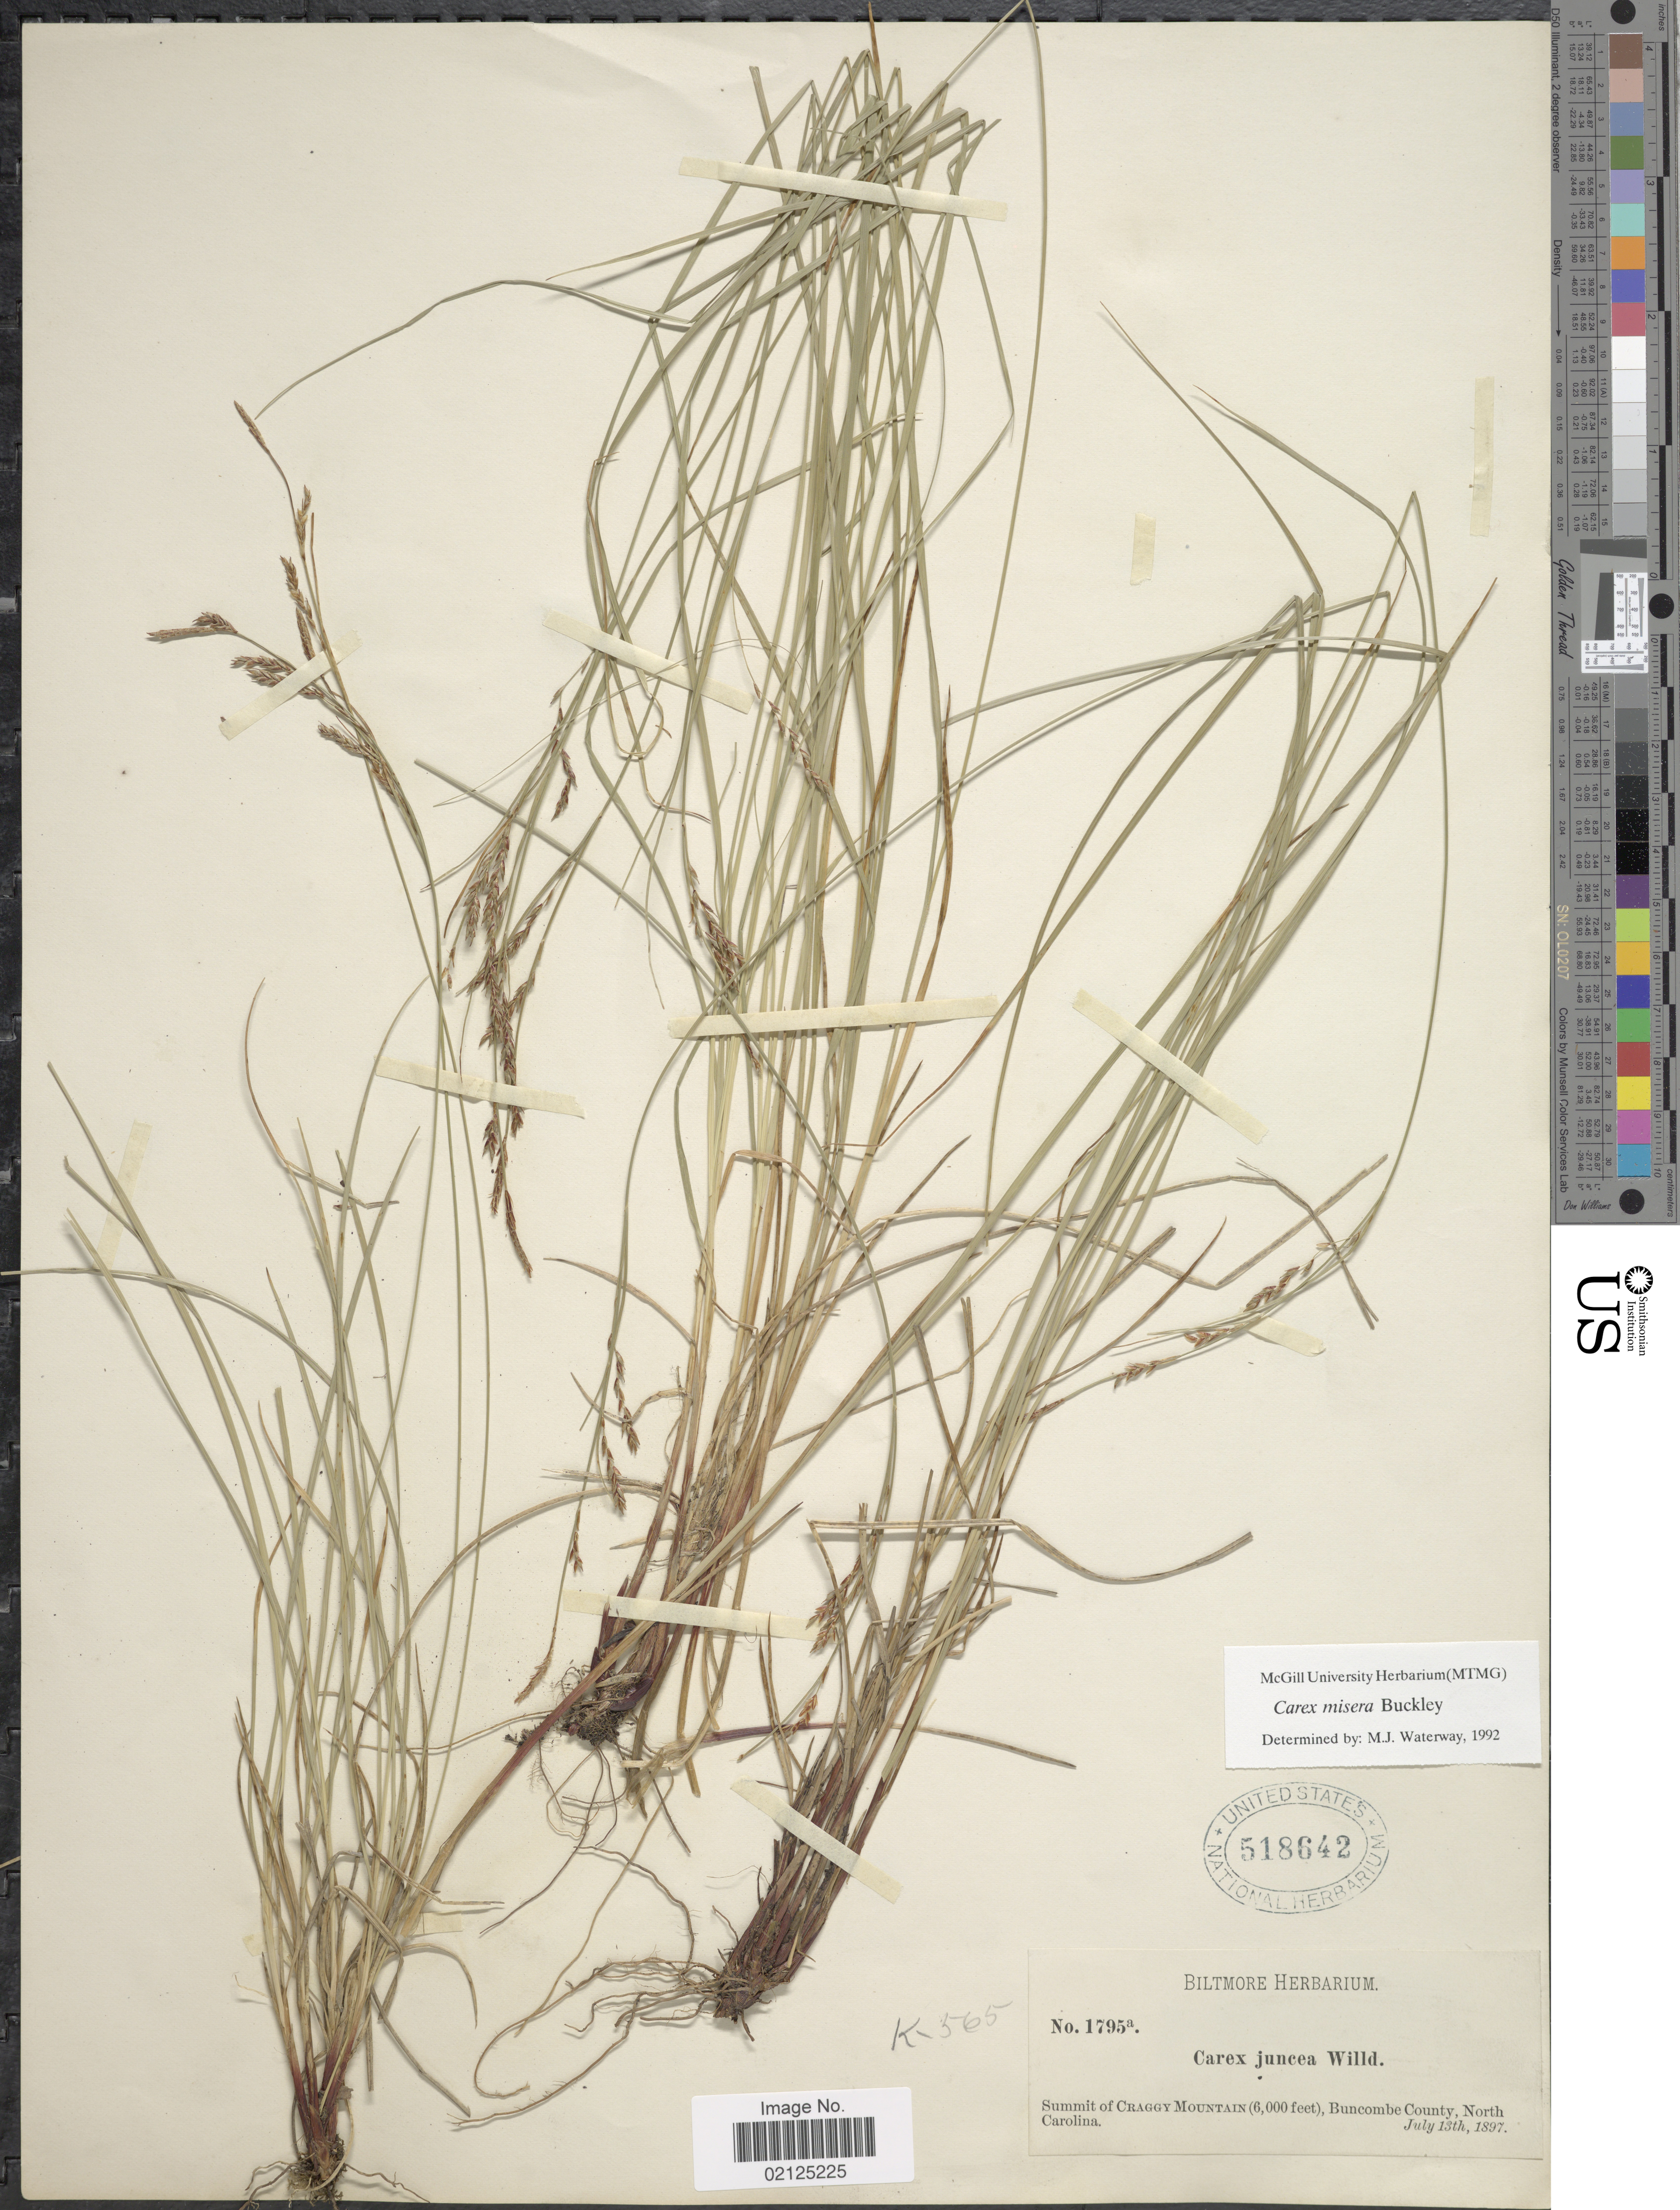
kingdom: Plantae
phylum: Tracheophyta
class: Liliopsida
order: Poales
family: Cyperaceae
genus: Carex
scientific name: Carex misera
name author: Buckley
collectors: ex herb. Biltmore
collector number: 1795a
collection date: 1897-07-13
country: United States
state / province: North Carolina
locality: Summit of Craggy Mountain, Buncombe County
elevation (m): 1829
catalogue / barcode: US 518642